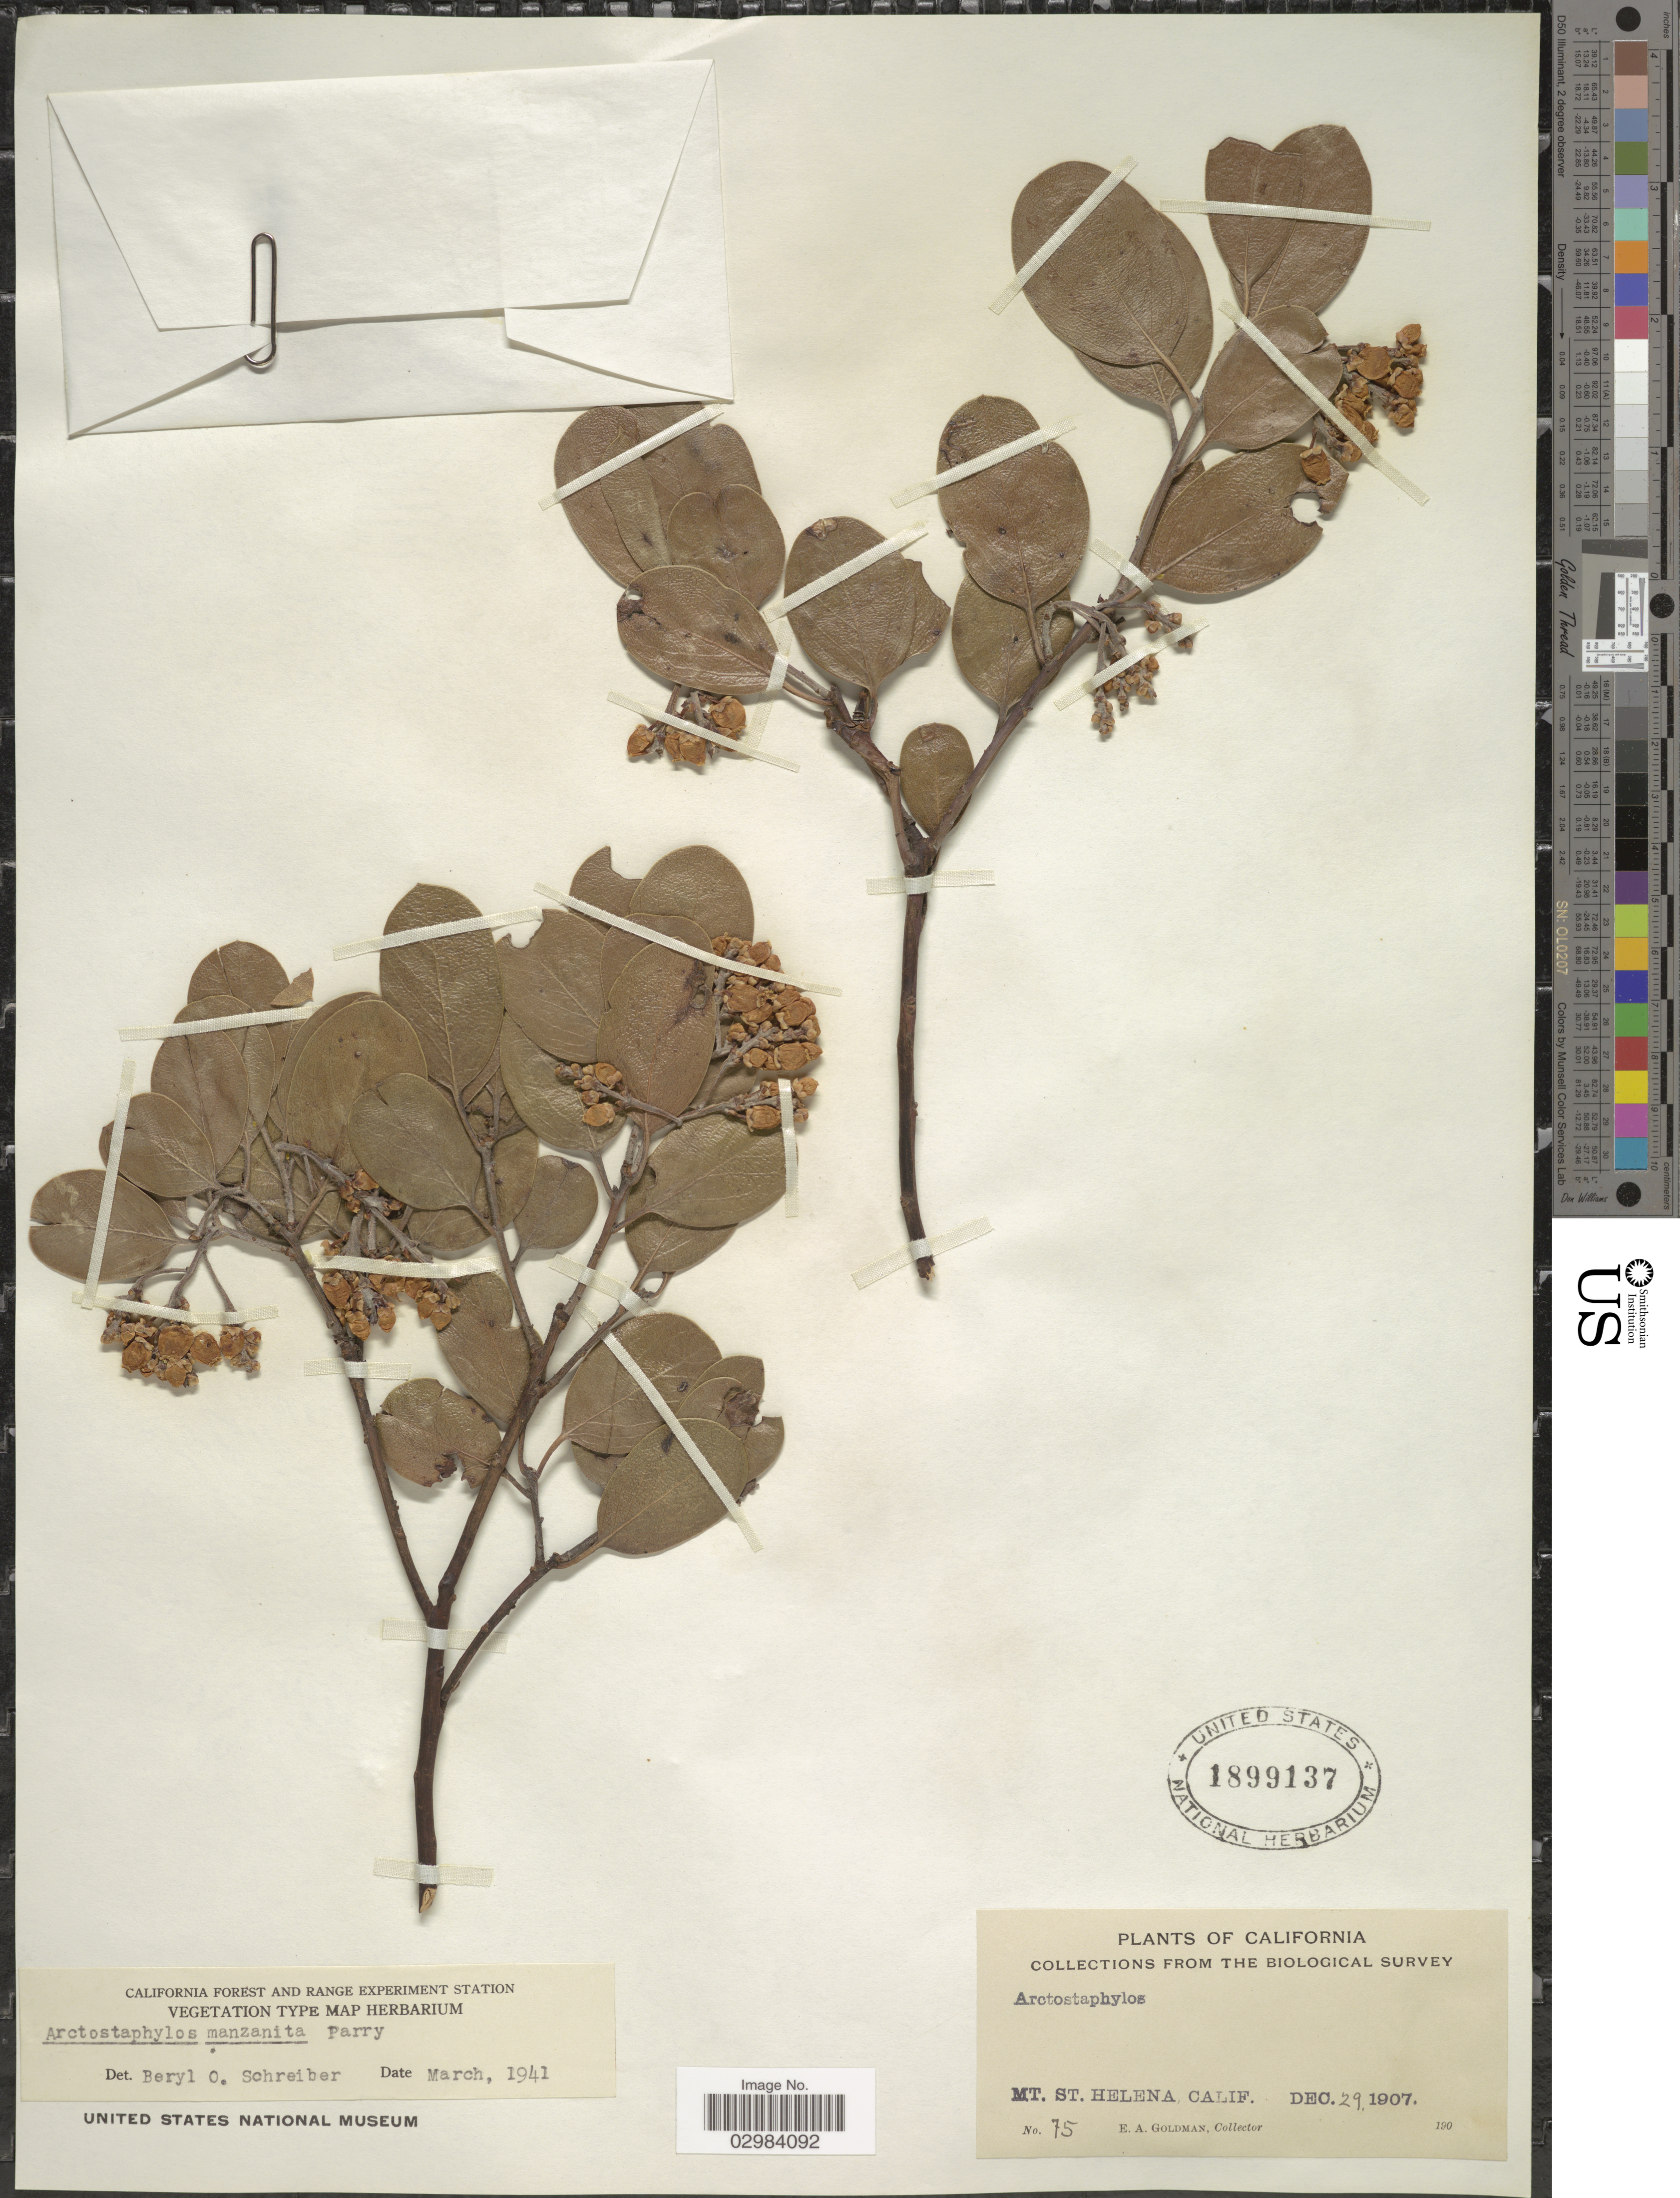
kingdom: Plantae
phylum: Tracheophyta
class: Magnoliopsida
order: Ericales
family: Ericaceae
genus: Arctostaphylos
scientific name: Arctostaphylos mariposa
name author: Dudley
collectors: E. A. Goldman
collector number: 75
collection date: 1907-12-29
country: United States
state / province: California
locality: Mt. St. Helena.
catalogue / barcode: US 1899137